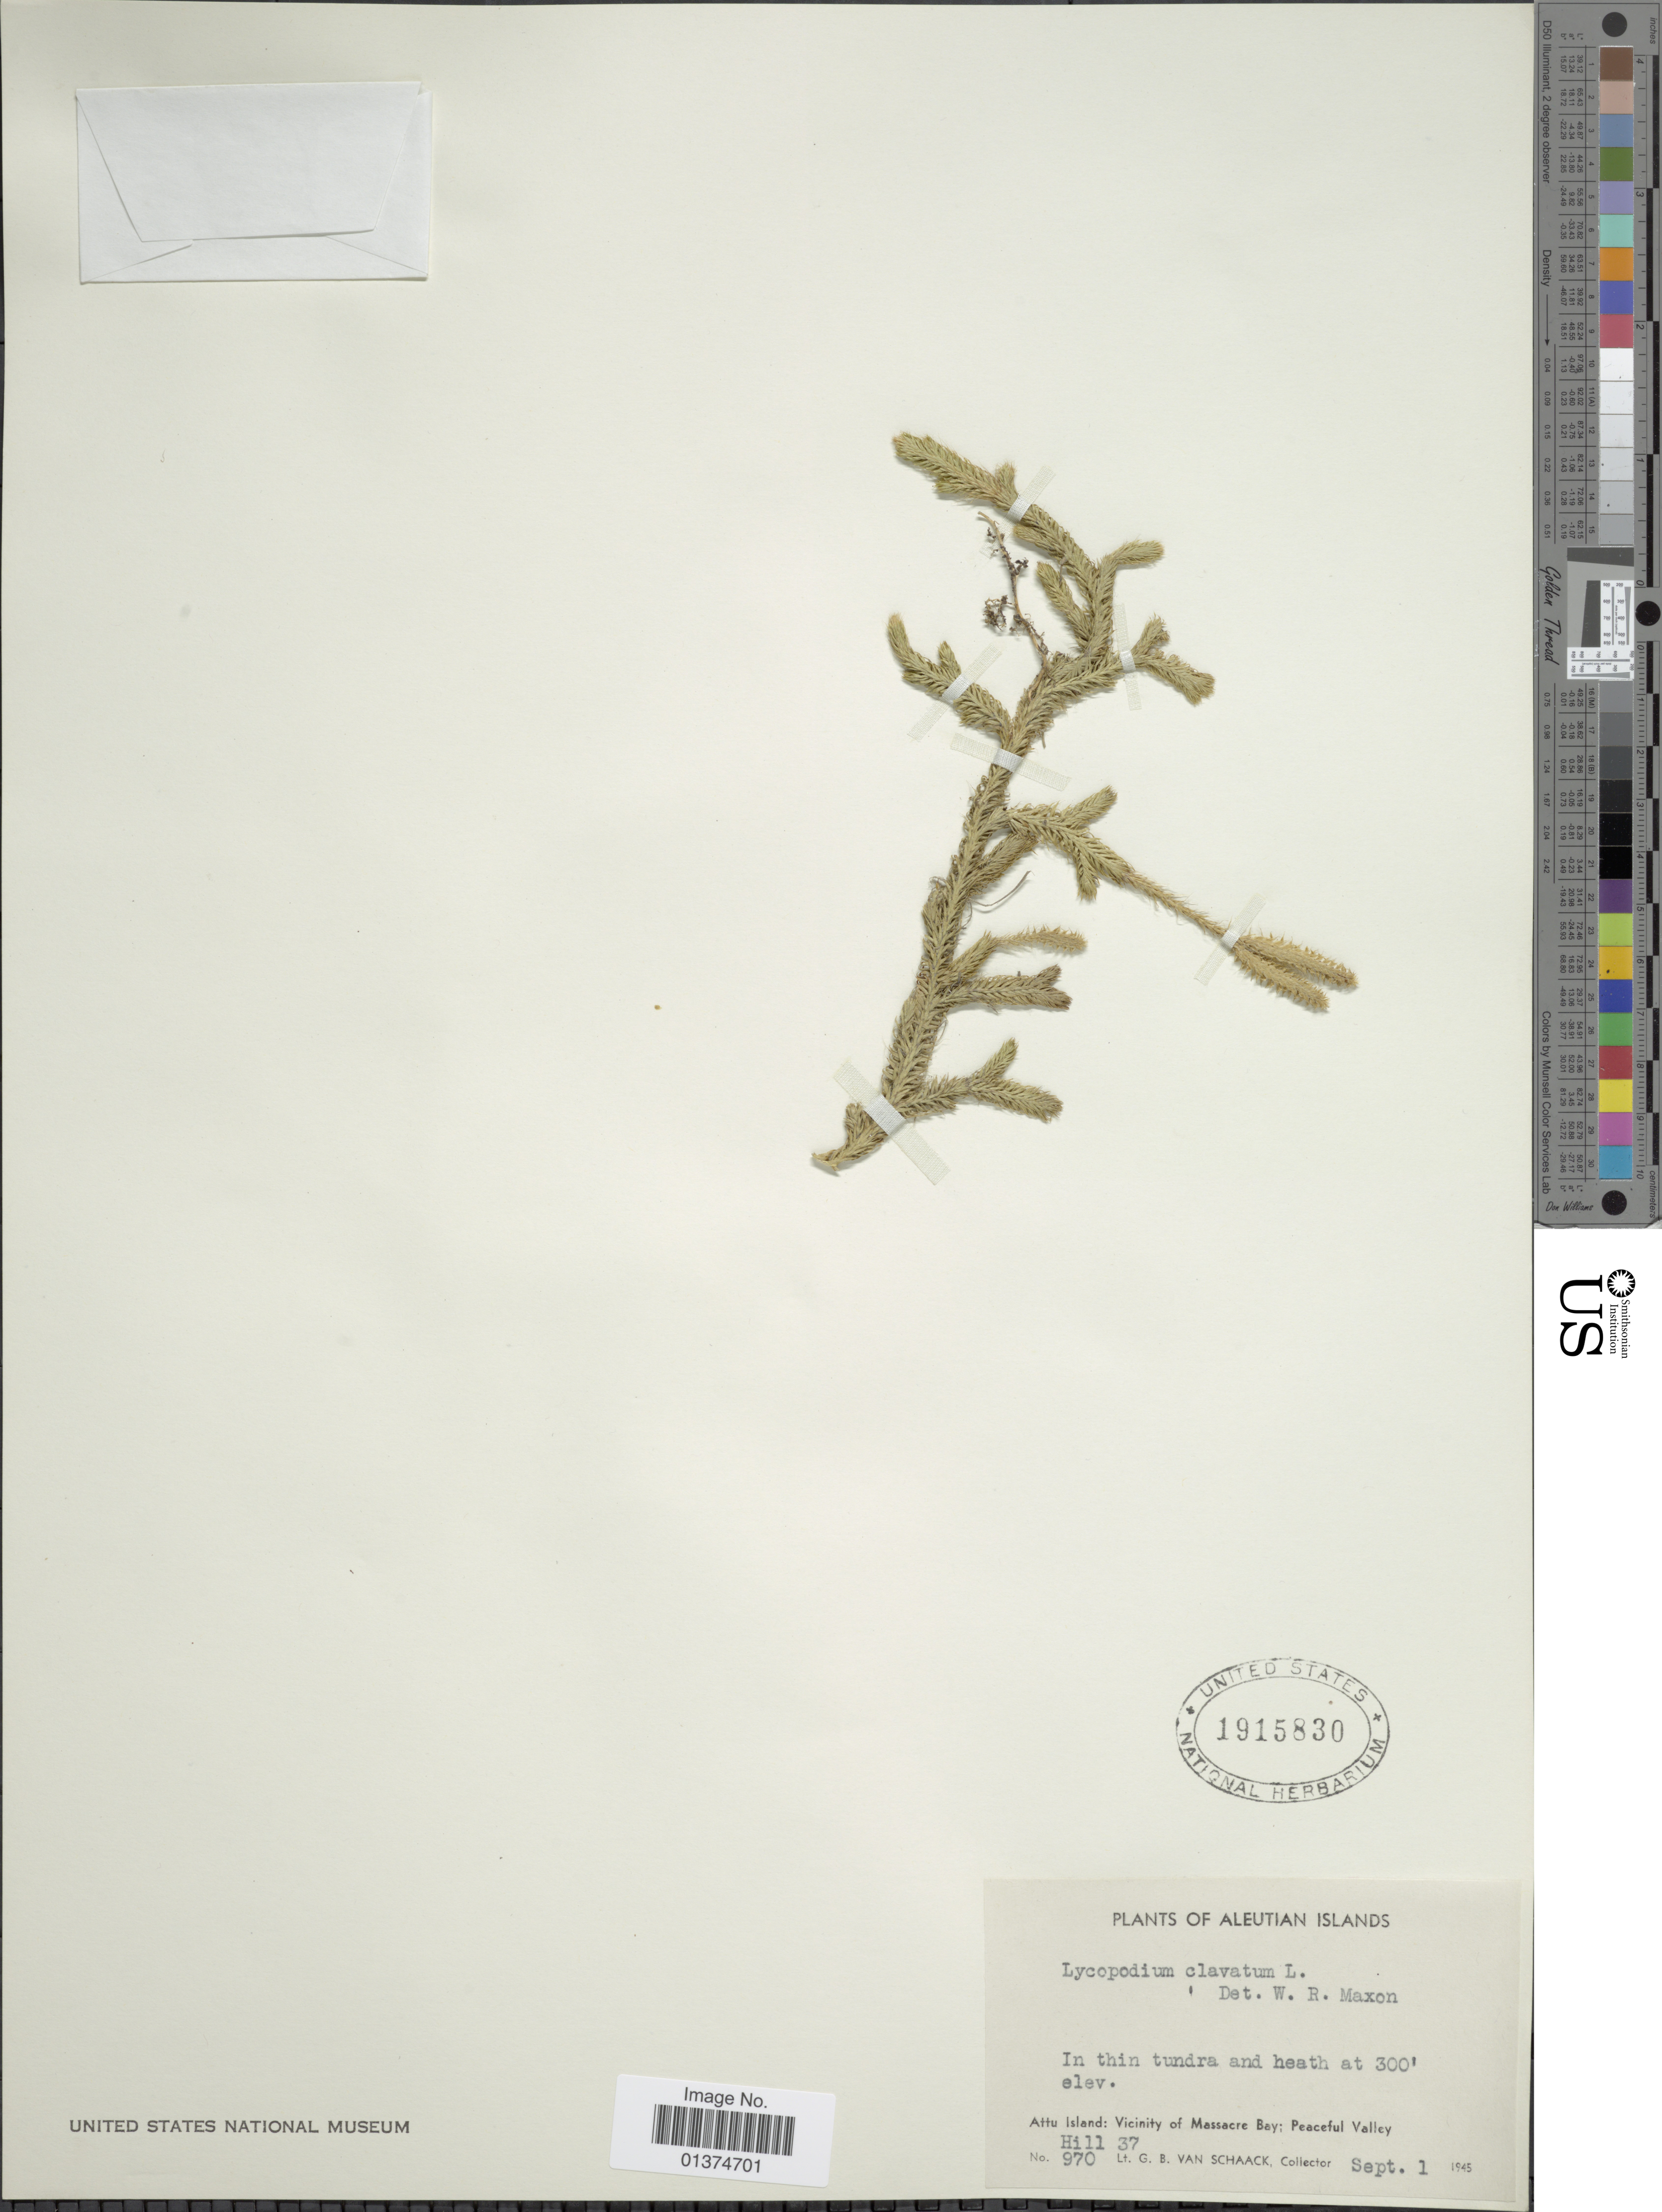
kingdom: Plantae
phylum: Tracheophyta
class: Lycopodiopsida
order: Lycopodiales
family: Lycopodiaceae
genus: Lycopodium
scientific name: Lycopodium clavatum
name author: L.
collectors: G. Van Schaack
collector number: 970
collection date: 1945-09-01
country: United States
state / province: Alaska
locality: Aleutian Islands, Attu Island: Vicinity of Massacre Bay; Peaceful Valley Hill 37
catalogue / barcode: US 1915830